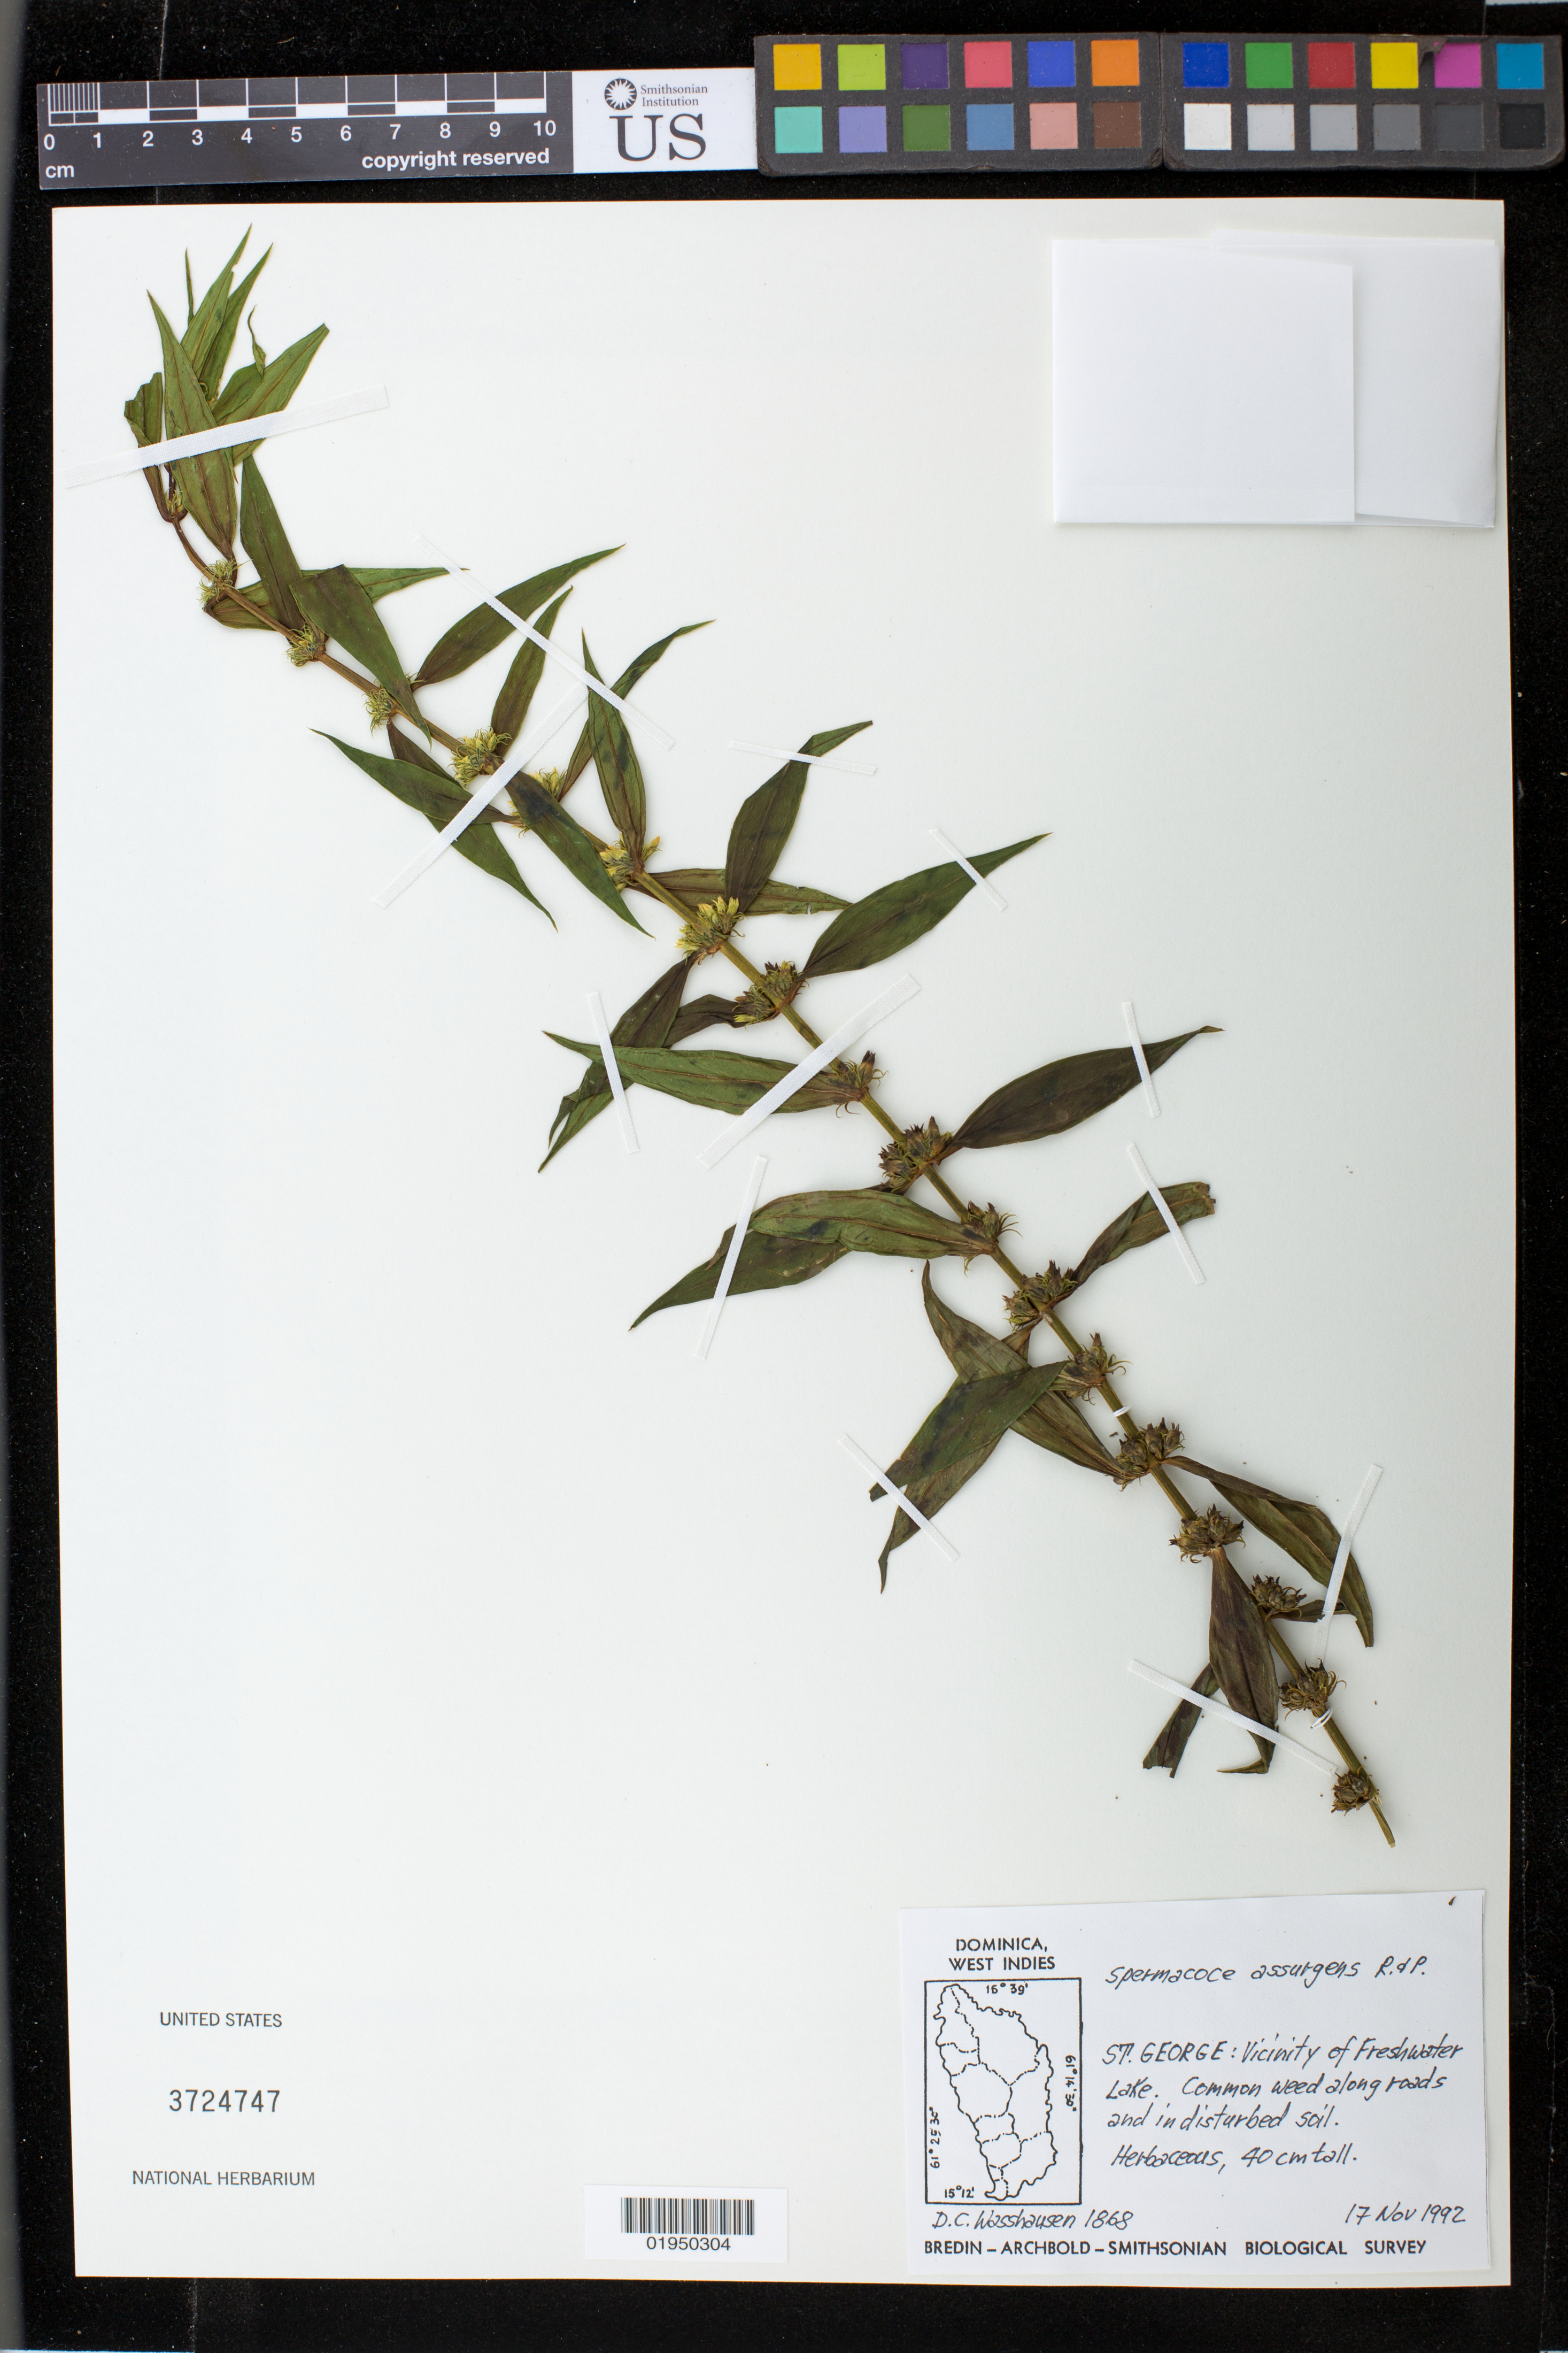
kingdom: Plantae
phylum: Tracheophyta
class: Magnoliopsida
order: Gentianales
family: Gentianaceae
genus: Enicostema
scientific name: Enicostema verticillatum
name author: (L.) Engl.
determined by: Strong, Mark T., (BOT), Smithsonian Institution - National Museum of Natural History (UNITED STATES)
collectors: D. C. Wasshausen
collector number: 1868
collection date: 1992-11-17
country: Dominica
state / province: St. George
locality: Vicinity of Freshwater Lake. Common weed along roads and in disturbed soil.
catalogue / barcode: US 3724747